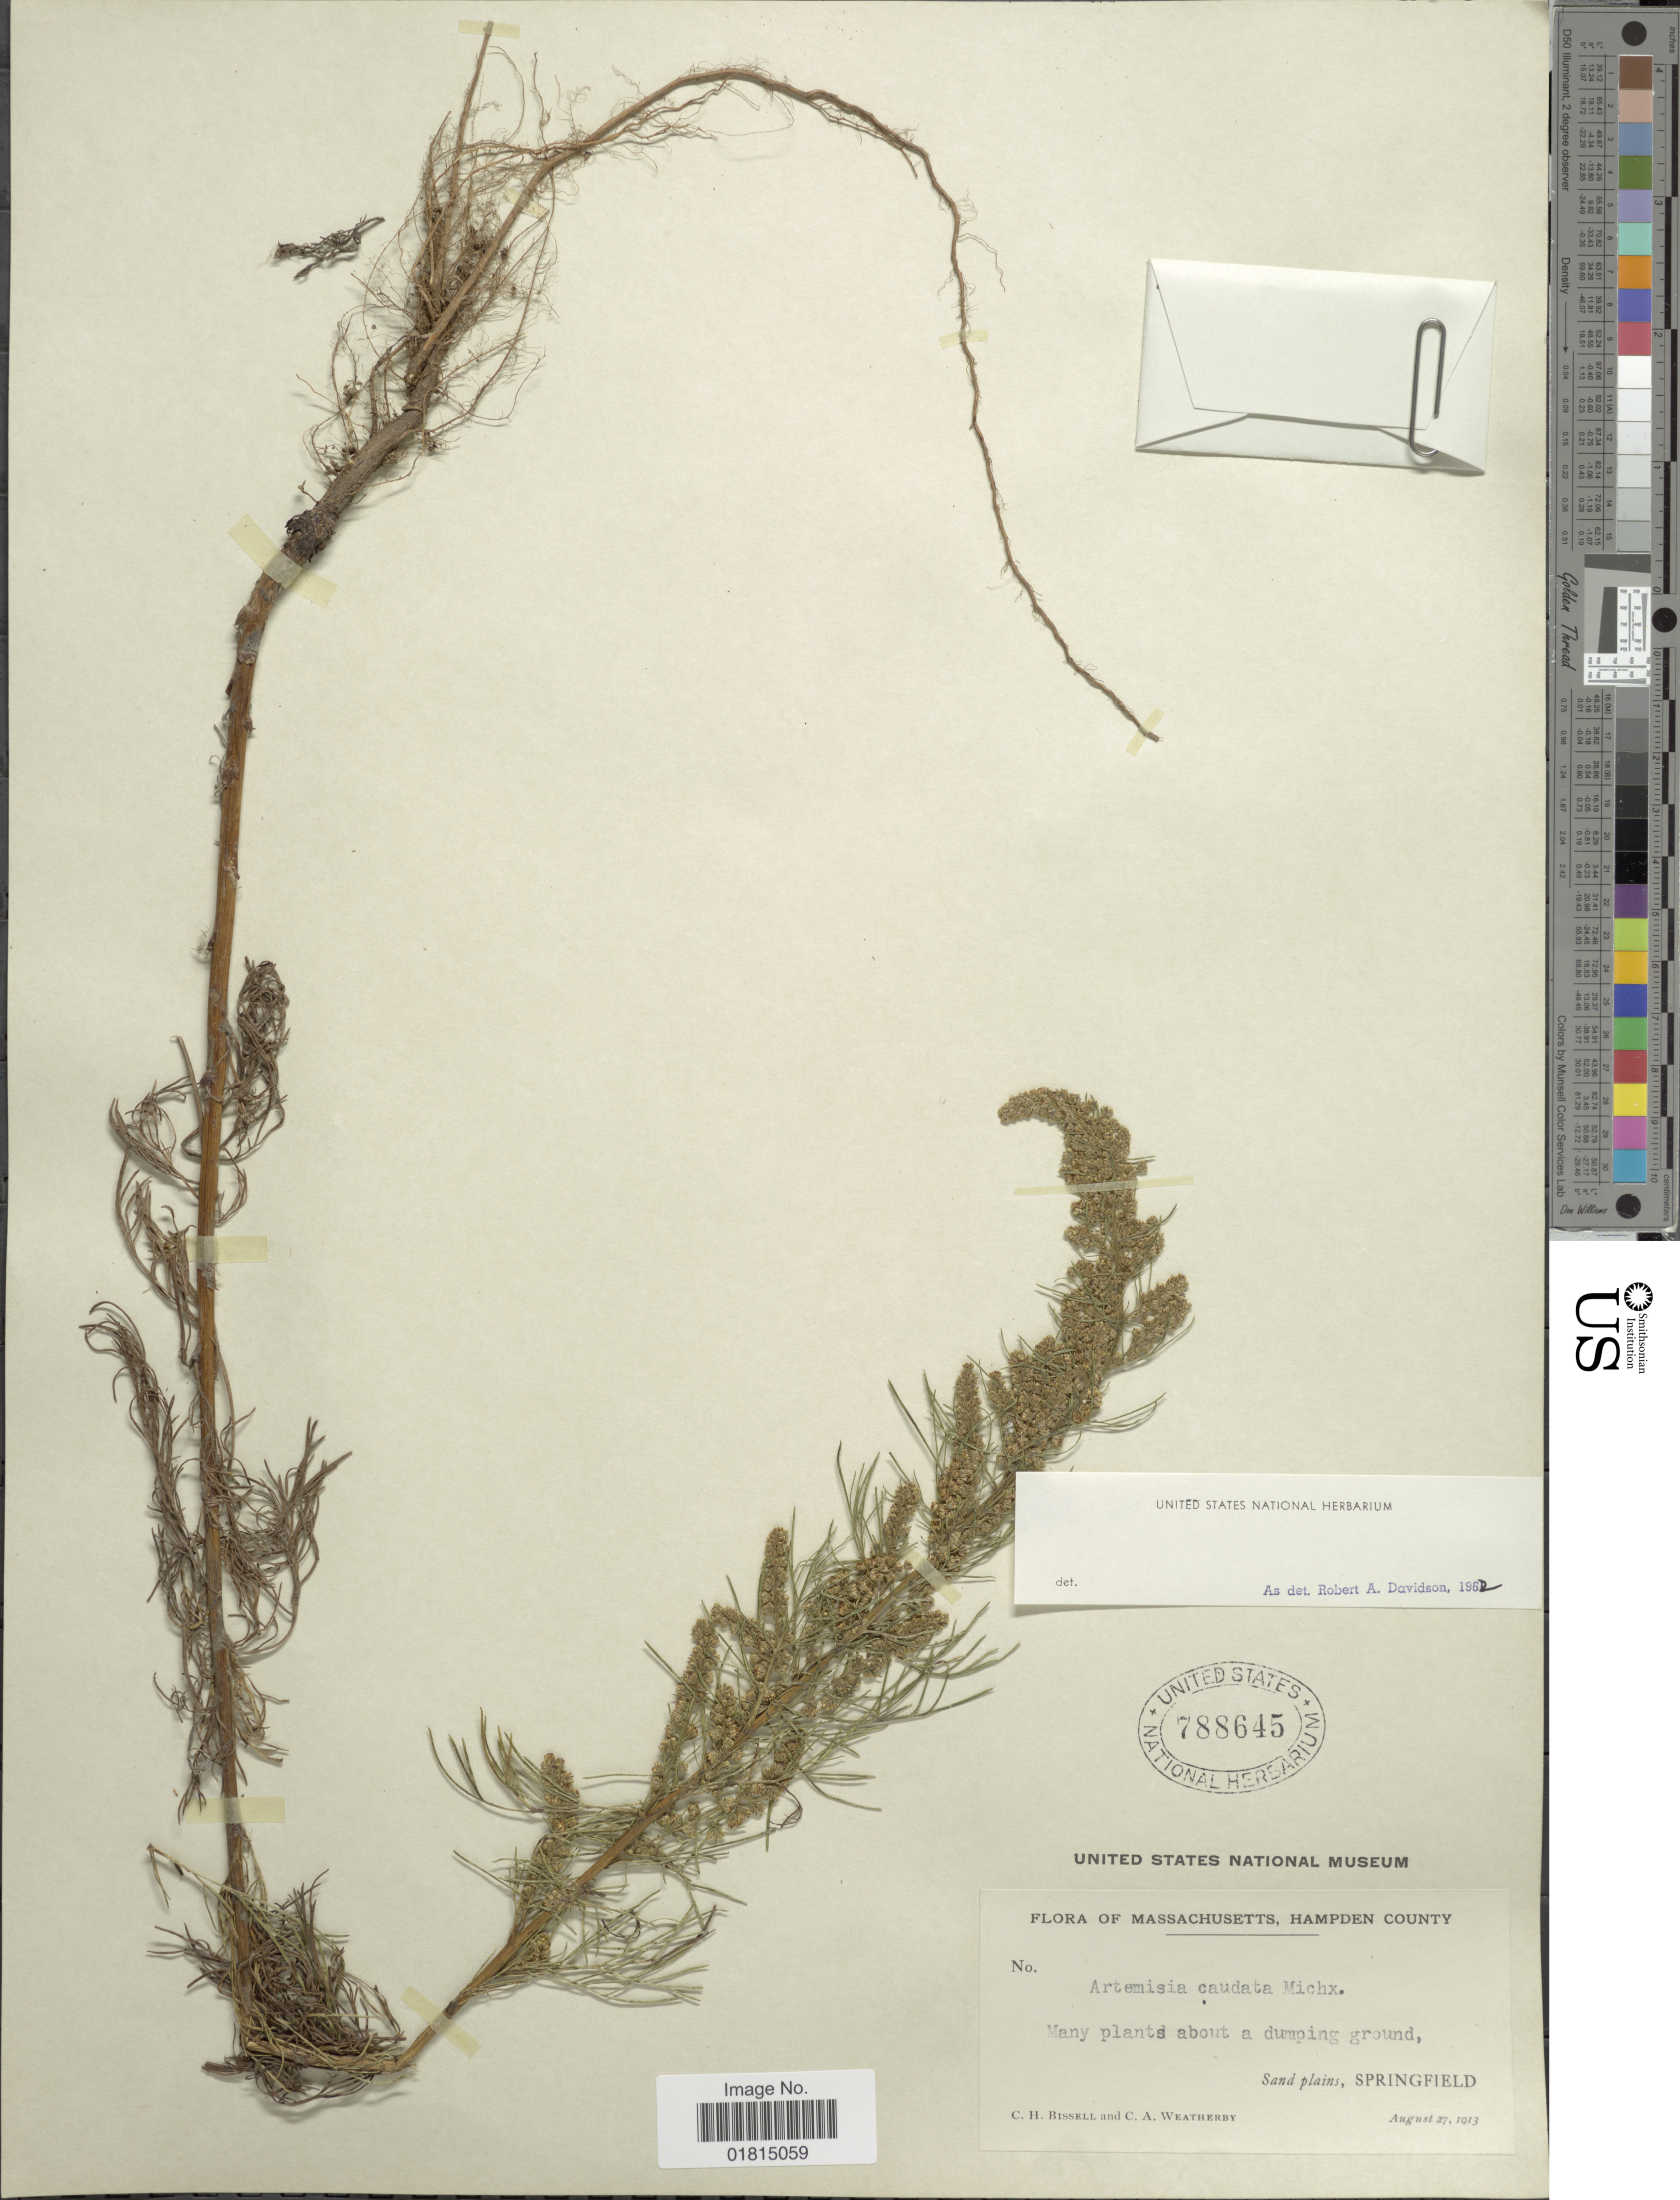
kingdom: Plantae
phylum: Tracheophyta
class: Magnoliopsida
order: Asterales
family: Asteraceae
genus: Artemisia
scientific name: Artemisia caudata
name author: Michx.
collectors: C. Bissell & C. A. Weatherby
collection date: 1913-08-27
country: United States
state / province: Massachusetts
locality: Massachusetts, Hampden County. Many plants about a dumping ground, Sand plains, Springfield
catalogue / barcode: US 788645